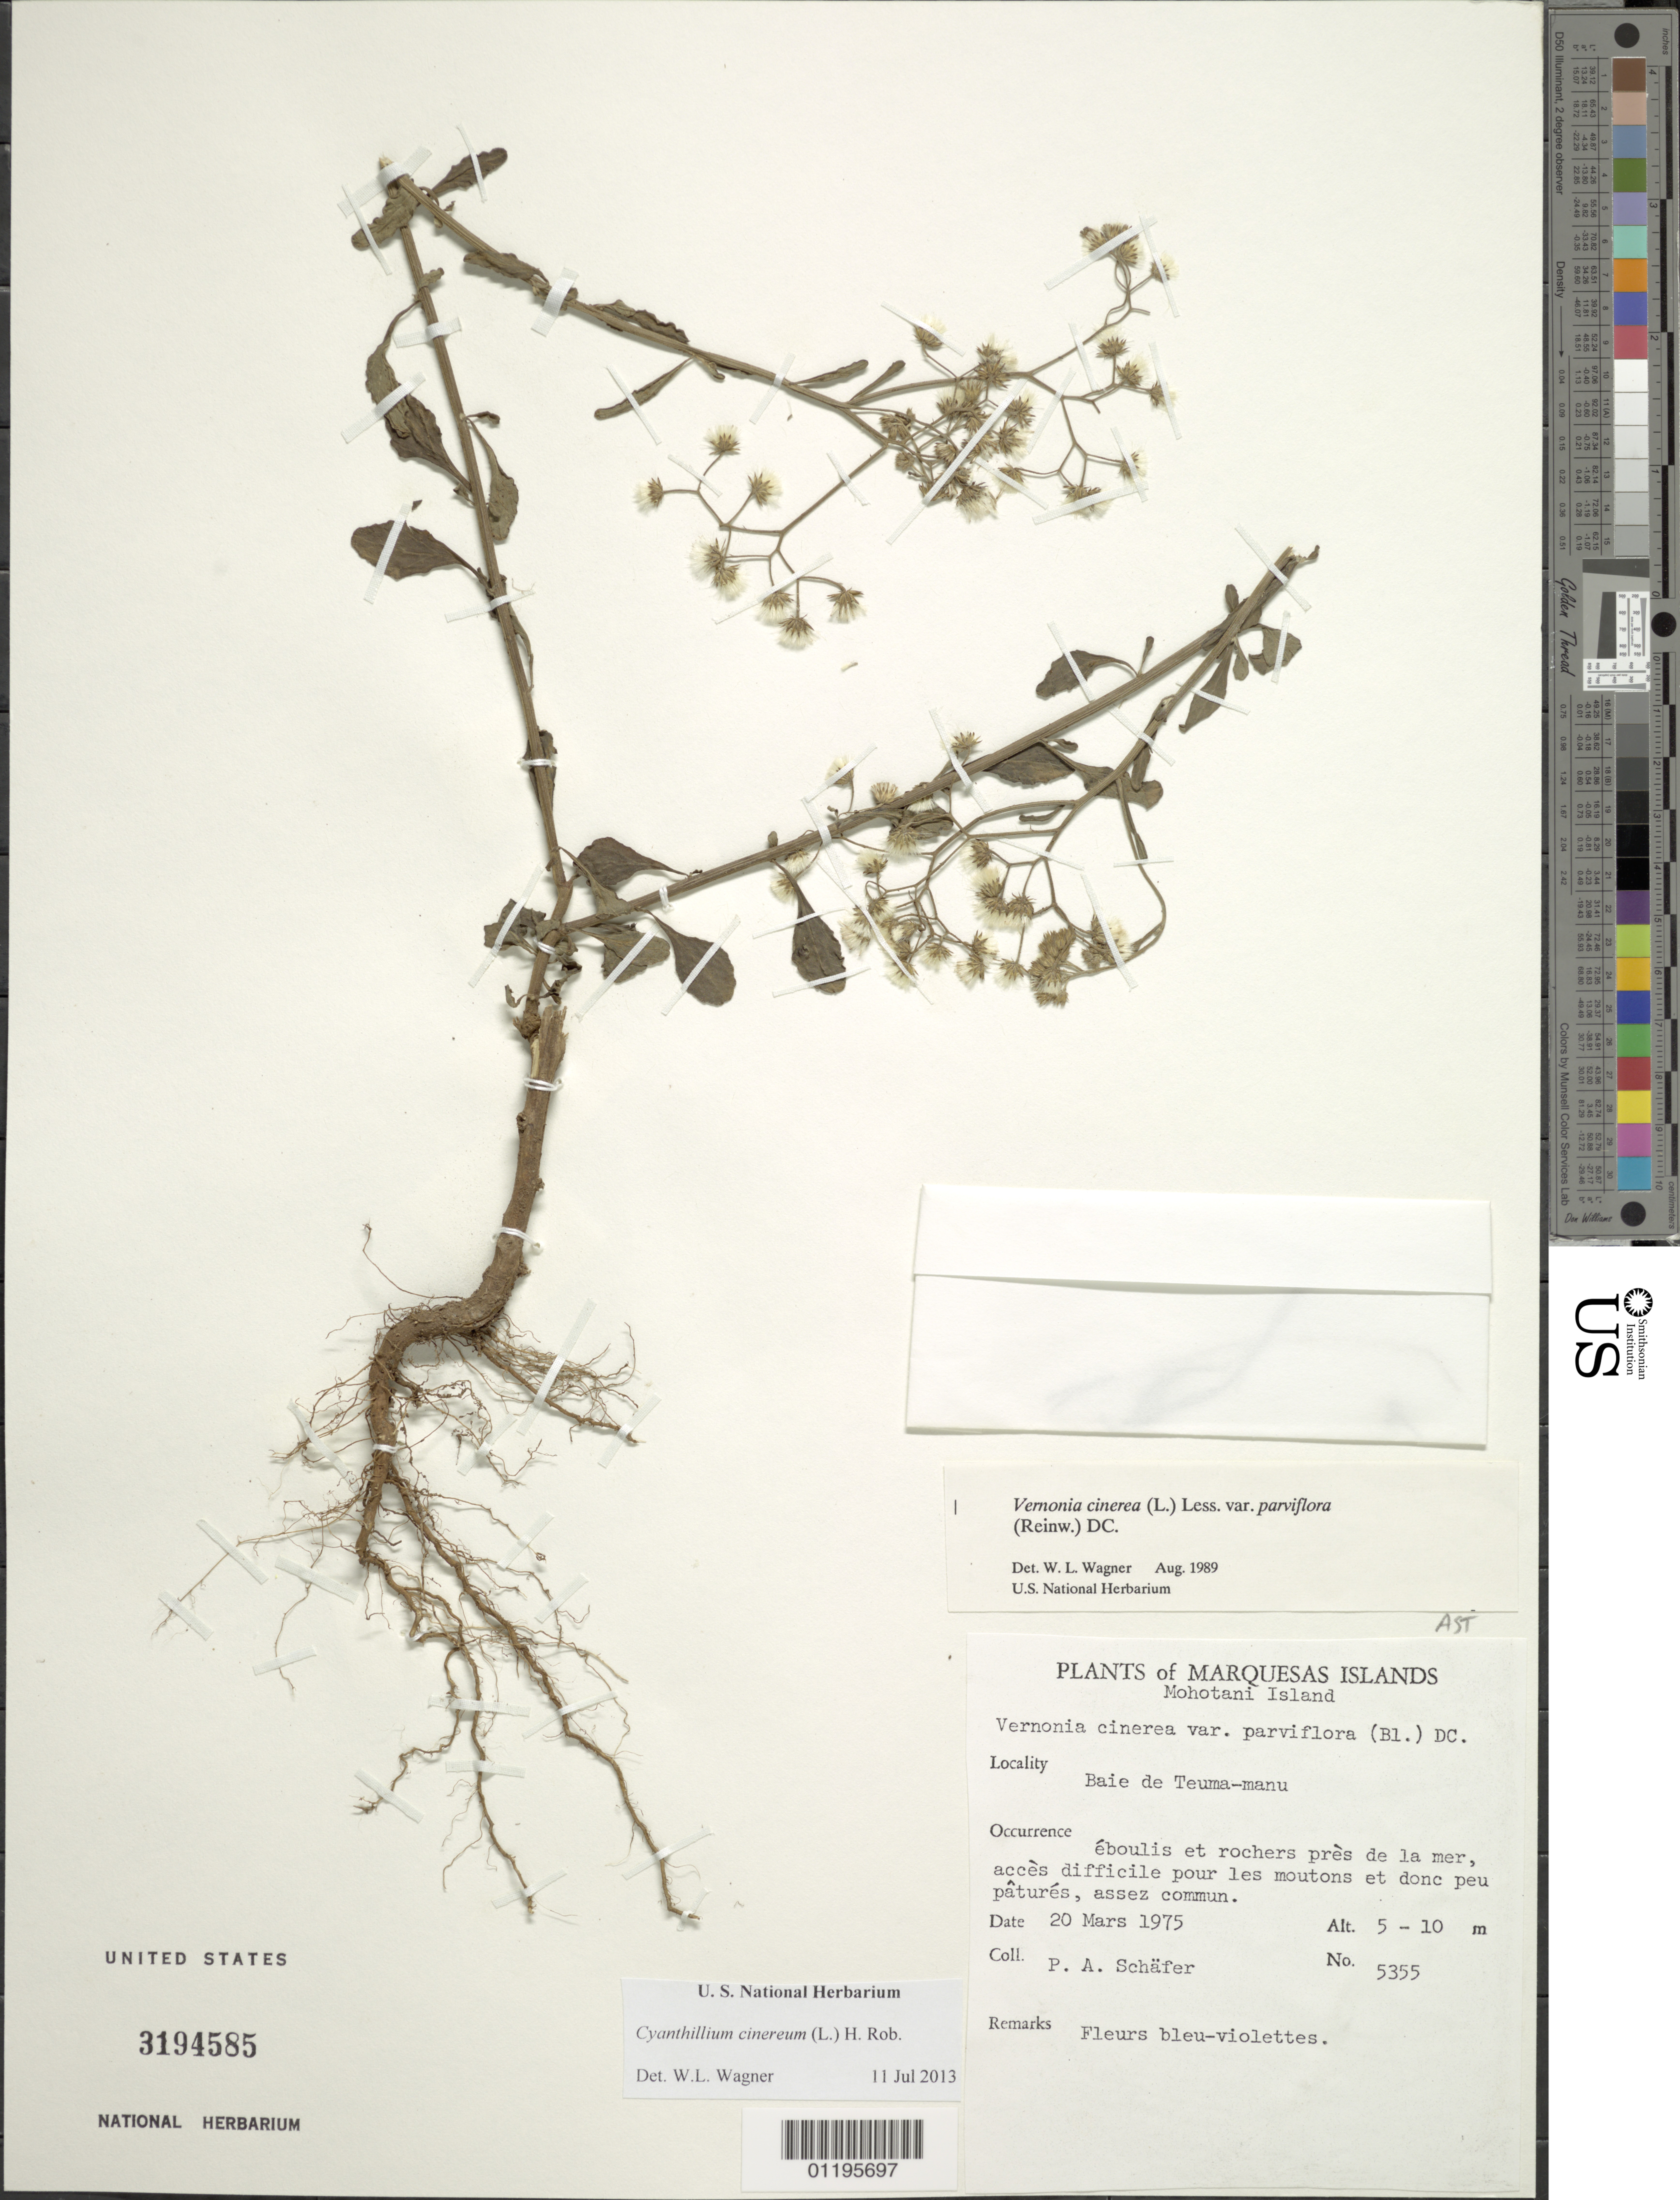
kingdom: Plantae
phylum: Tracheophyta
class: Magnoliopsida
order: Asterales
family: Asteraceae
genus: Cyanthillium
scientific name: Cyanthillium cinereum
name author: (L.) H. Rob.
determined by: Wagner, W. L., (BOT), Smithsonian Institution - National Museum of Natural History (UNITED STATES)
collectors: P. A. Schäfer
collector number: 5355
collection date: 1975-03-20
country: French Polynesia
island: Mohotani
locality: Baie de Teuma-manu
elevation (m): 5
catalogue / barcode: US 3194585